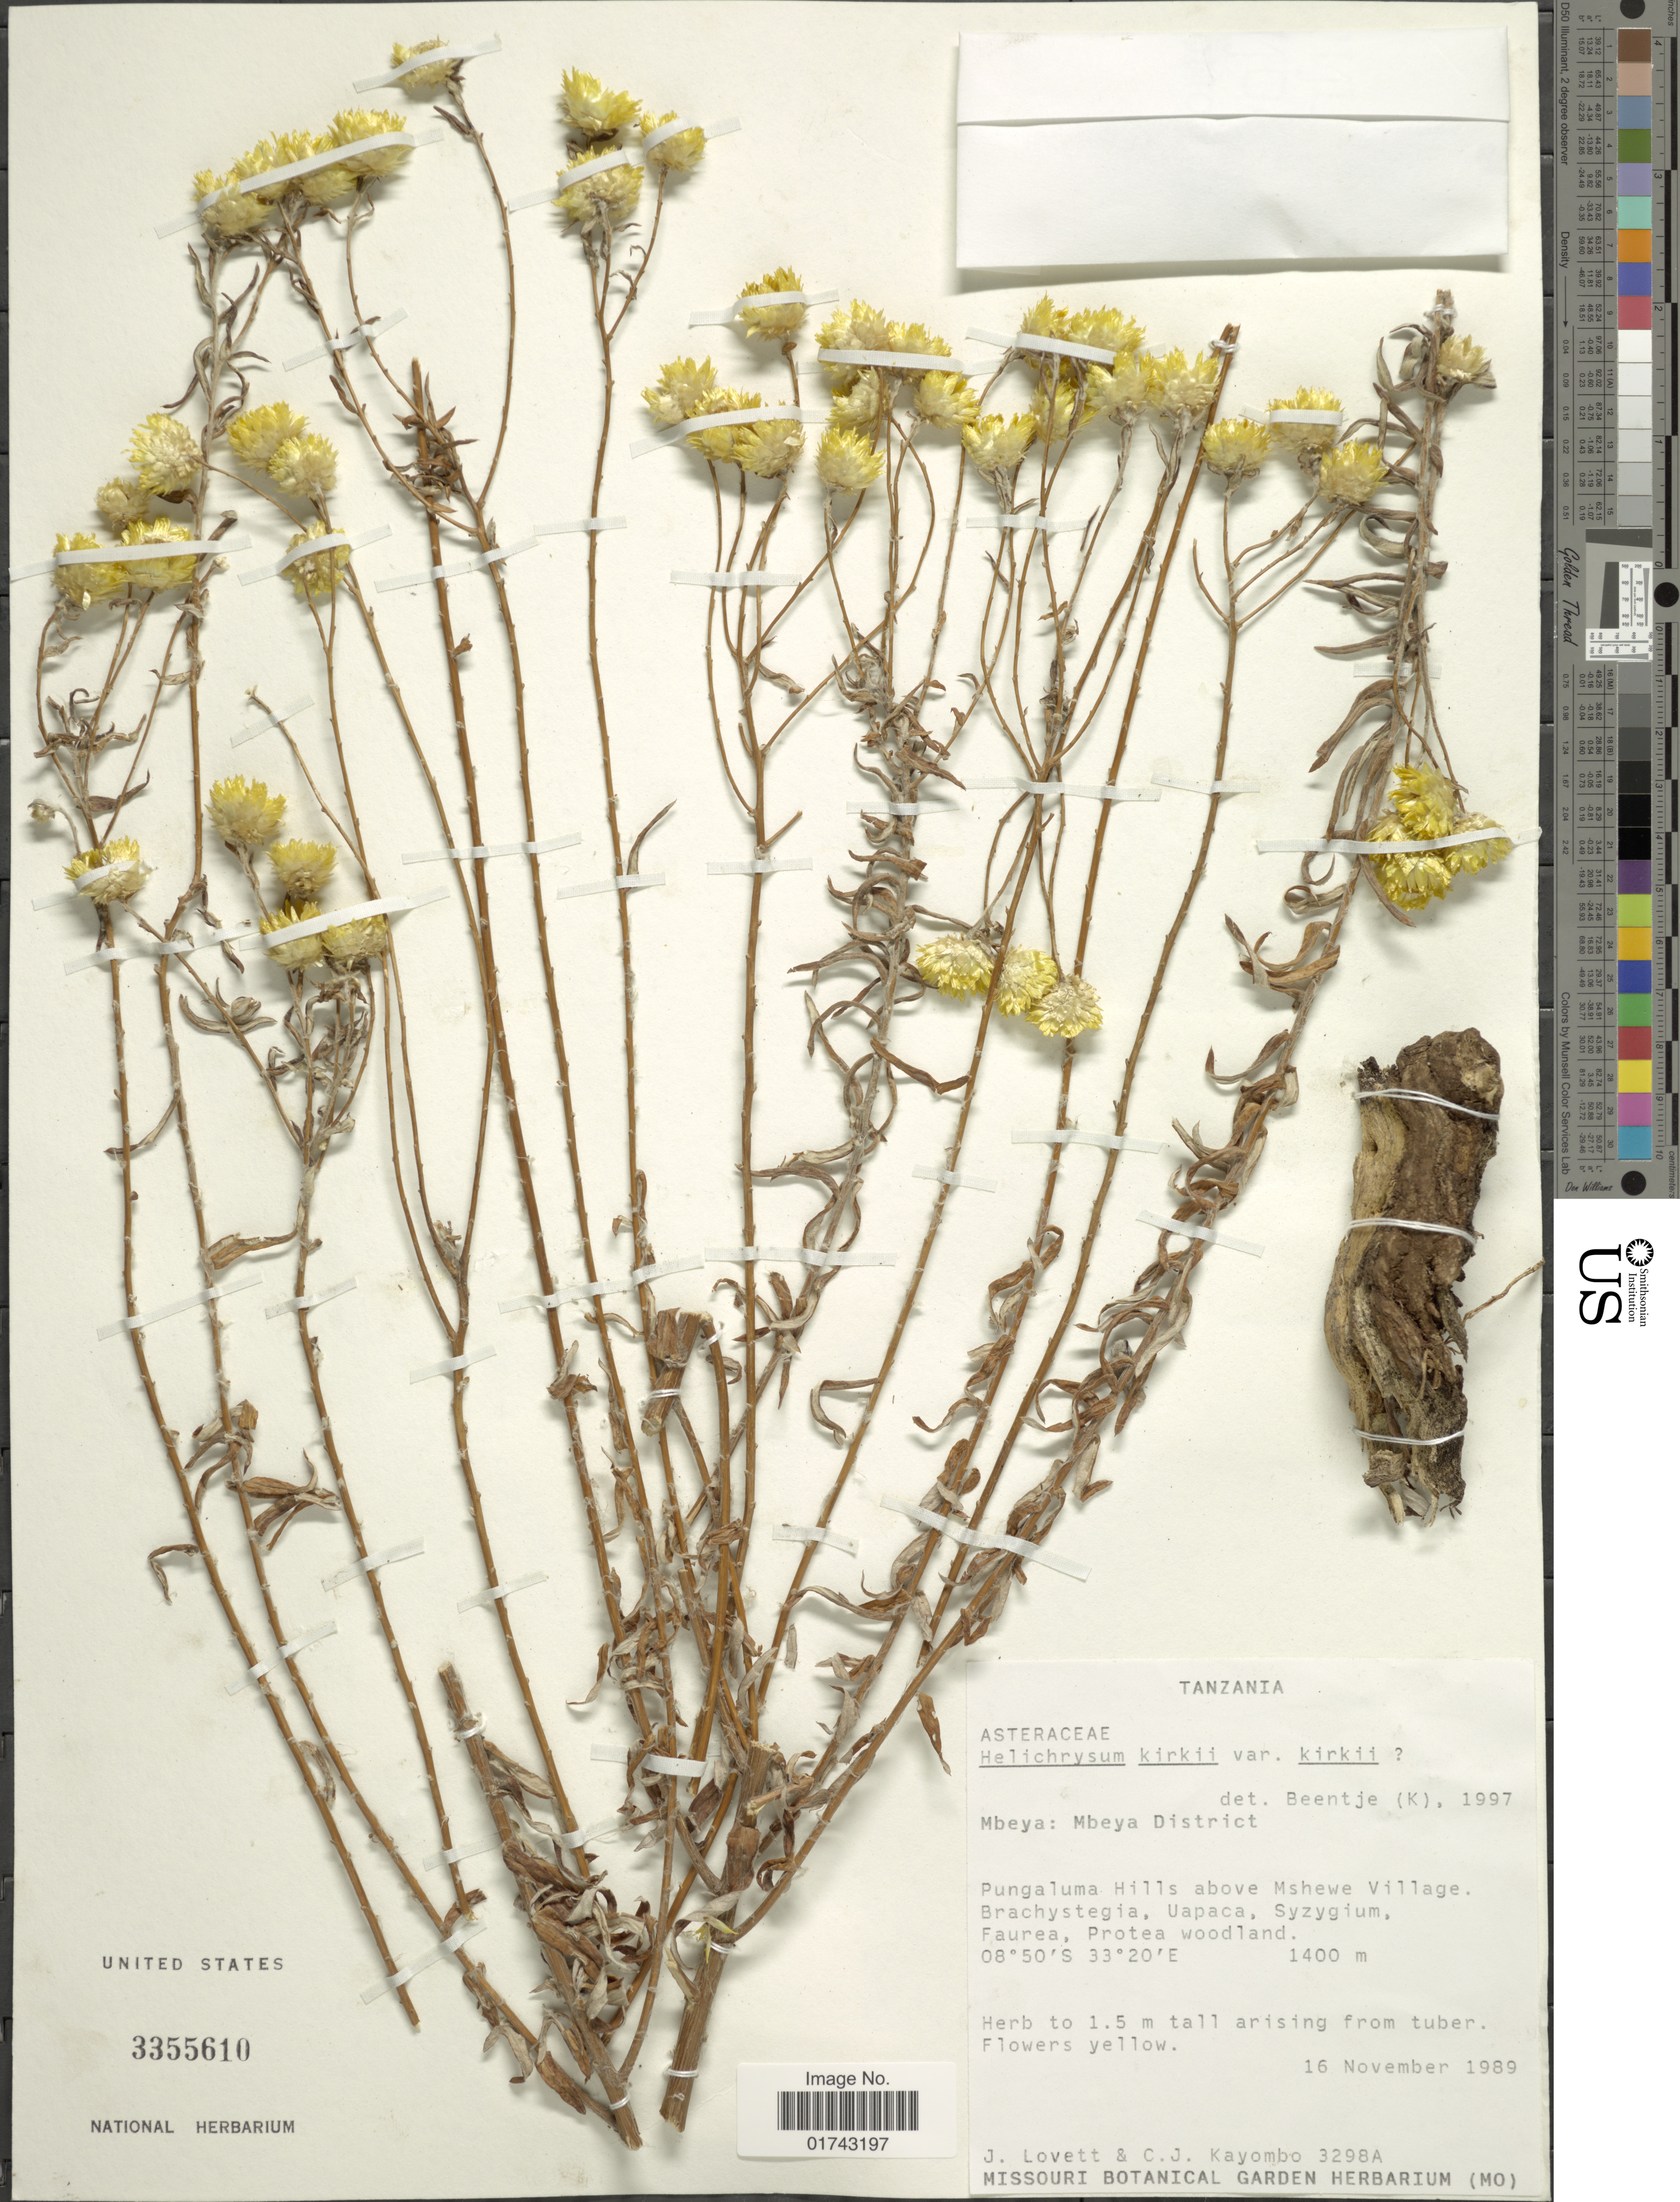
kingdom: Plantae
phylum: Tracheophyta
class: Magnoliopsida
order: Asterales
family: Asteraceae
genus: Helichrysum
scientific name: Helichrysum kirkii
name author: Oliv. & Hiern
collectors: J. Lovett & C. Kayombo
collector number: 3298A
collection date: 1989-11-16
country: Tanzania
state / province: Mbeya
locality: Mbeya: Mbeya District, Pungaluma Hills above Mshewe Village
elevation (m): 1400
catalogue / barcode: US 3355610